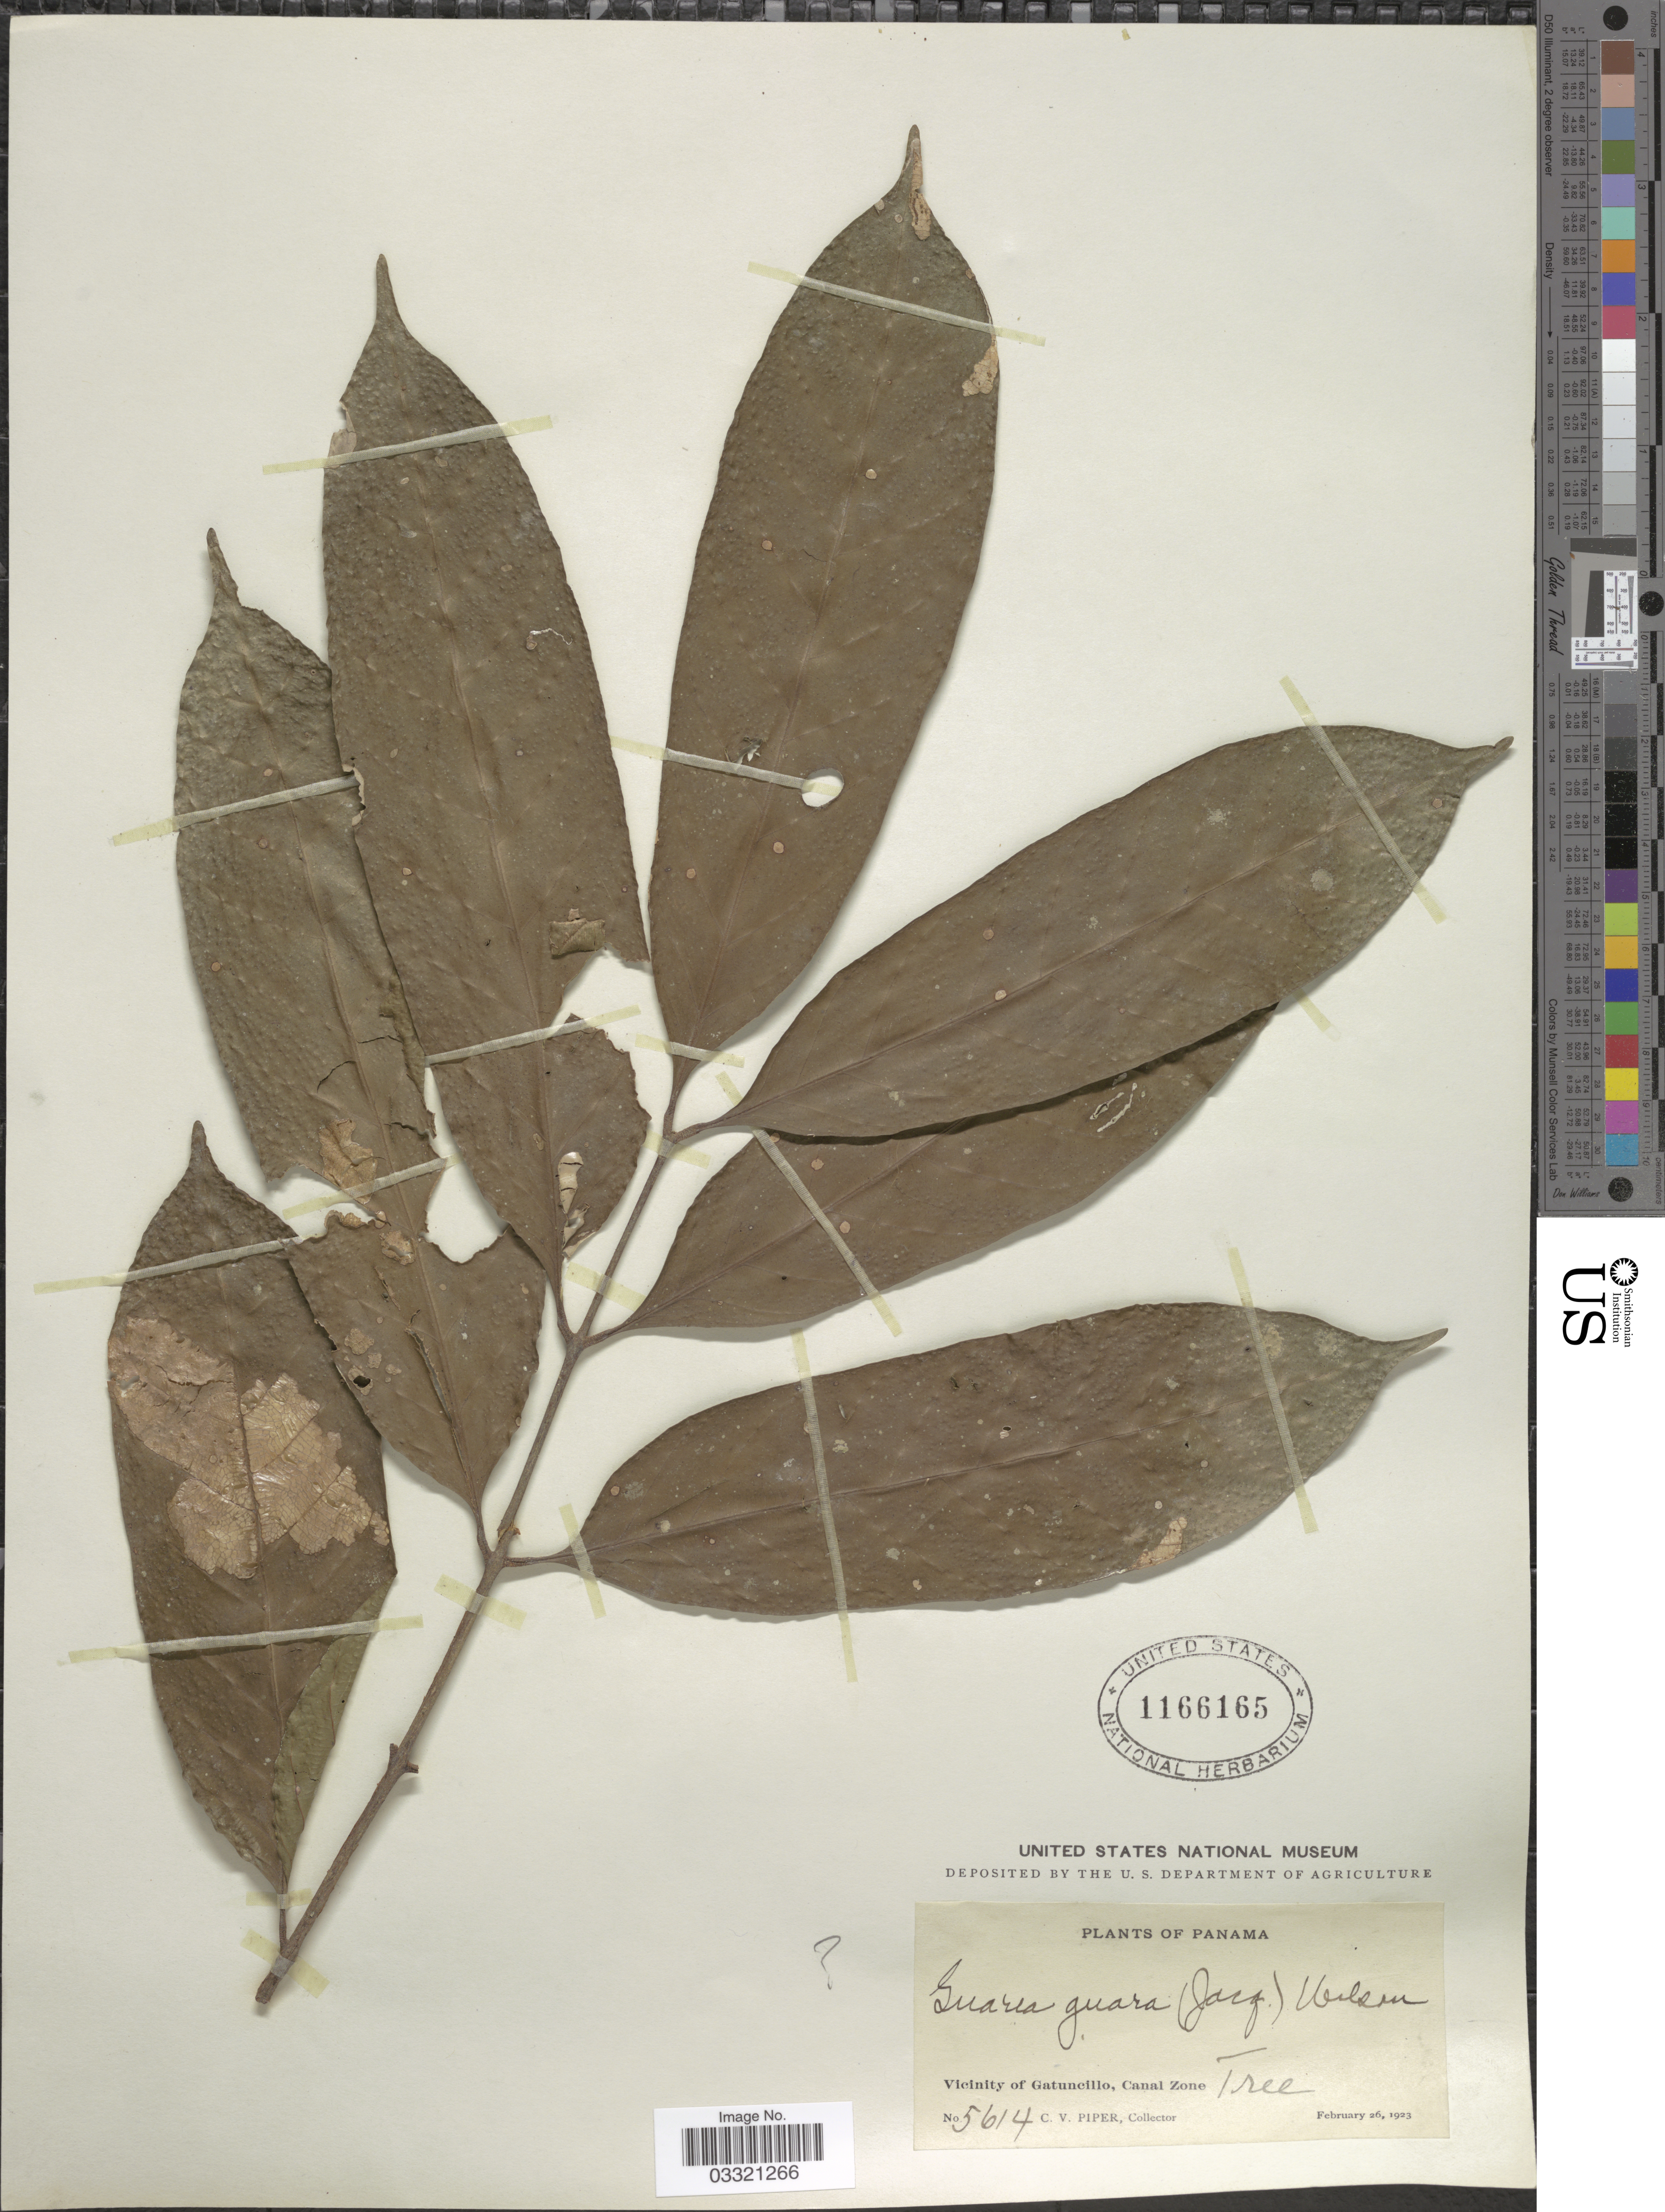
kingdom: Plantae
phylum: Tracheophyta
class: Magnoliopsida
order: Sapindales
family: Meliaceae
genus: Guarea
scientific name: Guarea guidonia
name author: (L.) Sleumer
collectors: C. V. Piper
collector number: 5614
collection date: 1923-02-26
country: Panama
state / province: Colón / Panamá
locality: Vicinity of Gatuncillo, Canal Zone.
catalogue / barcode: US 1166165